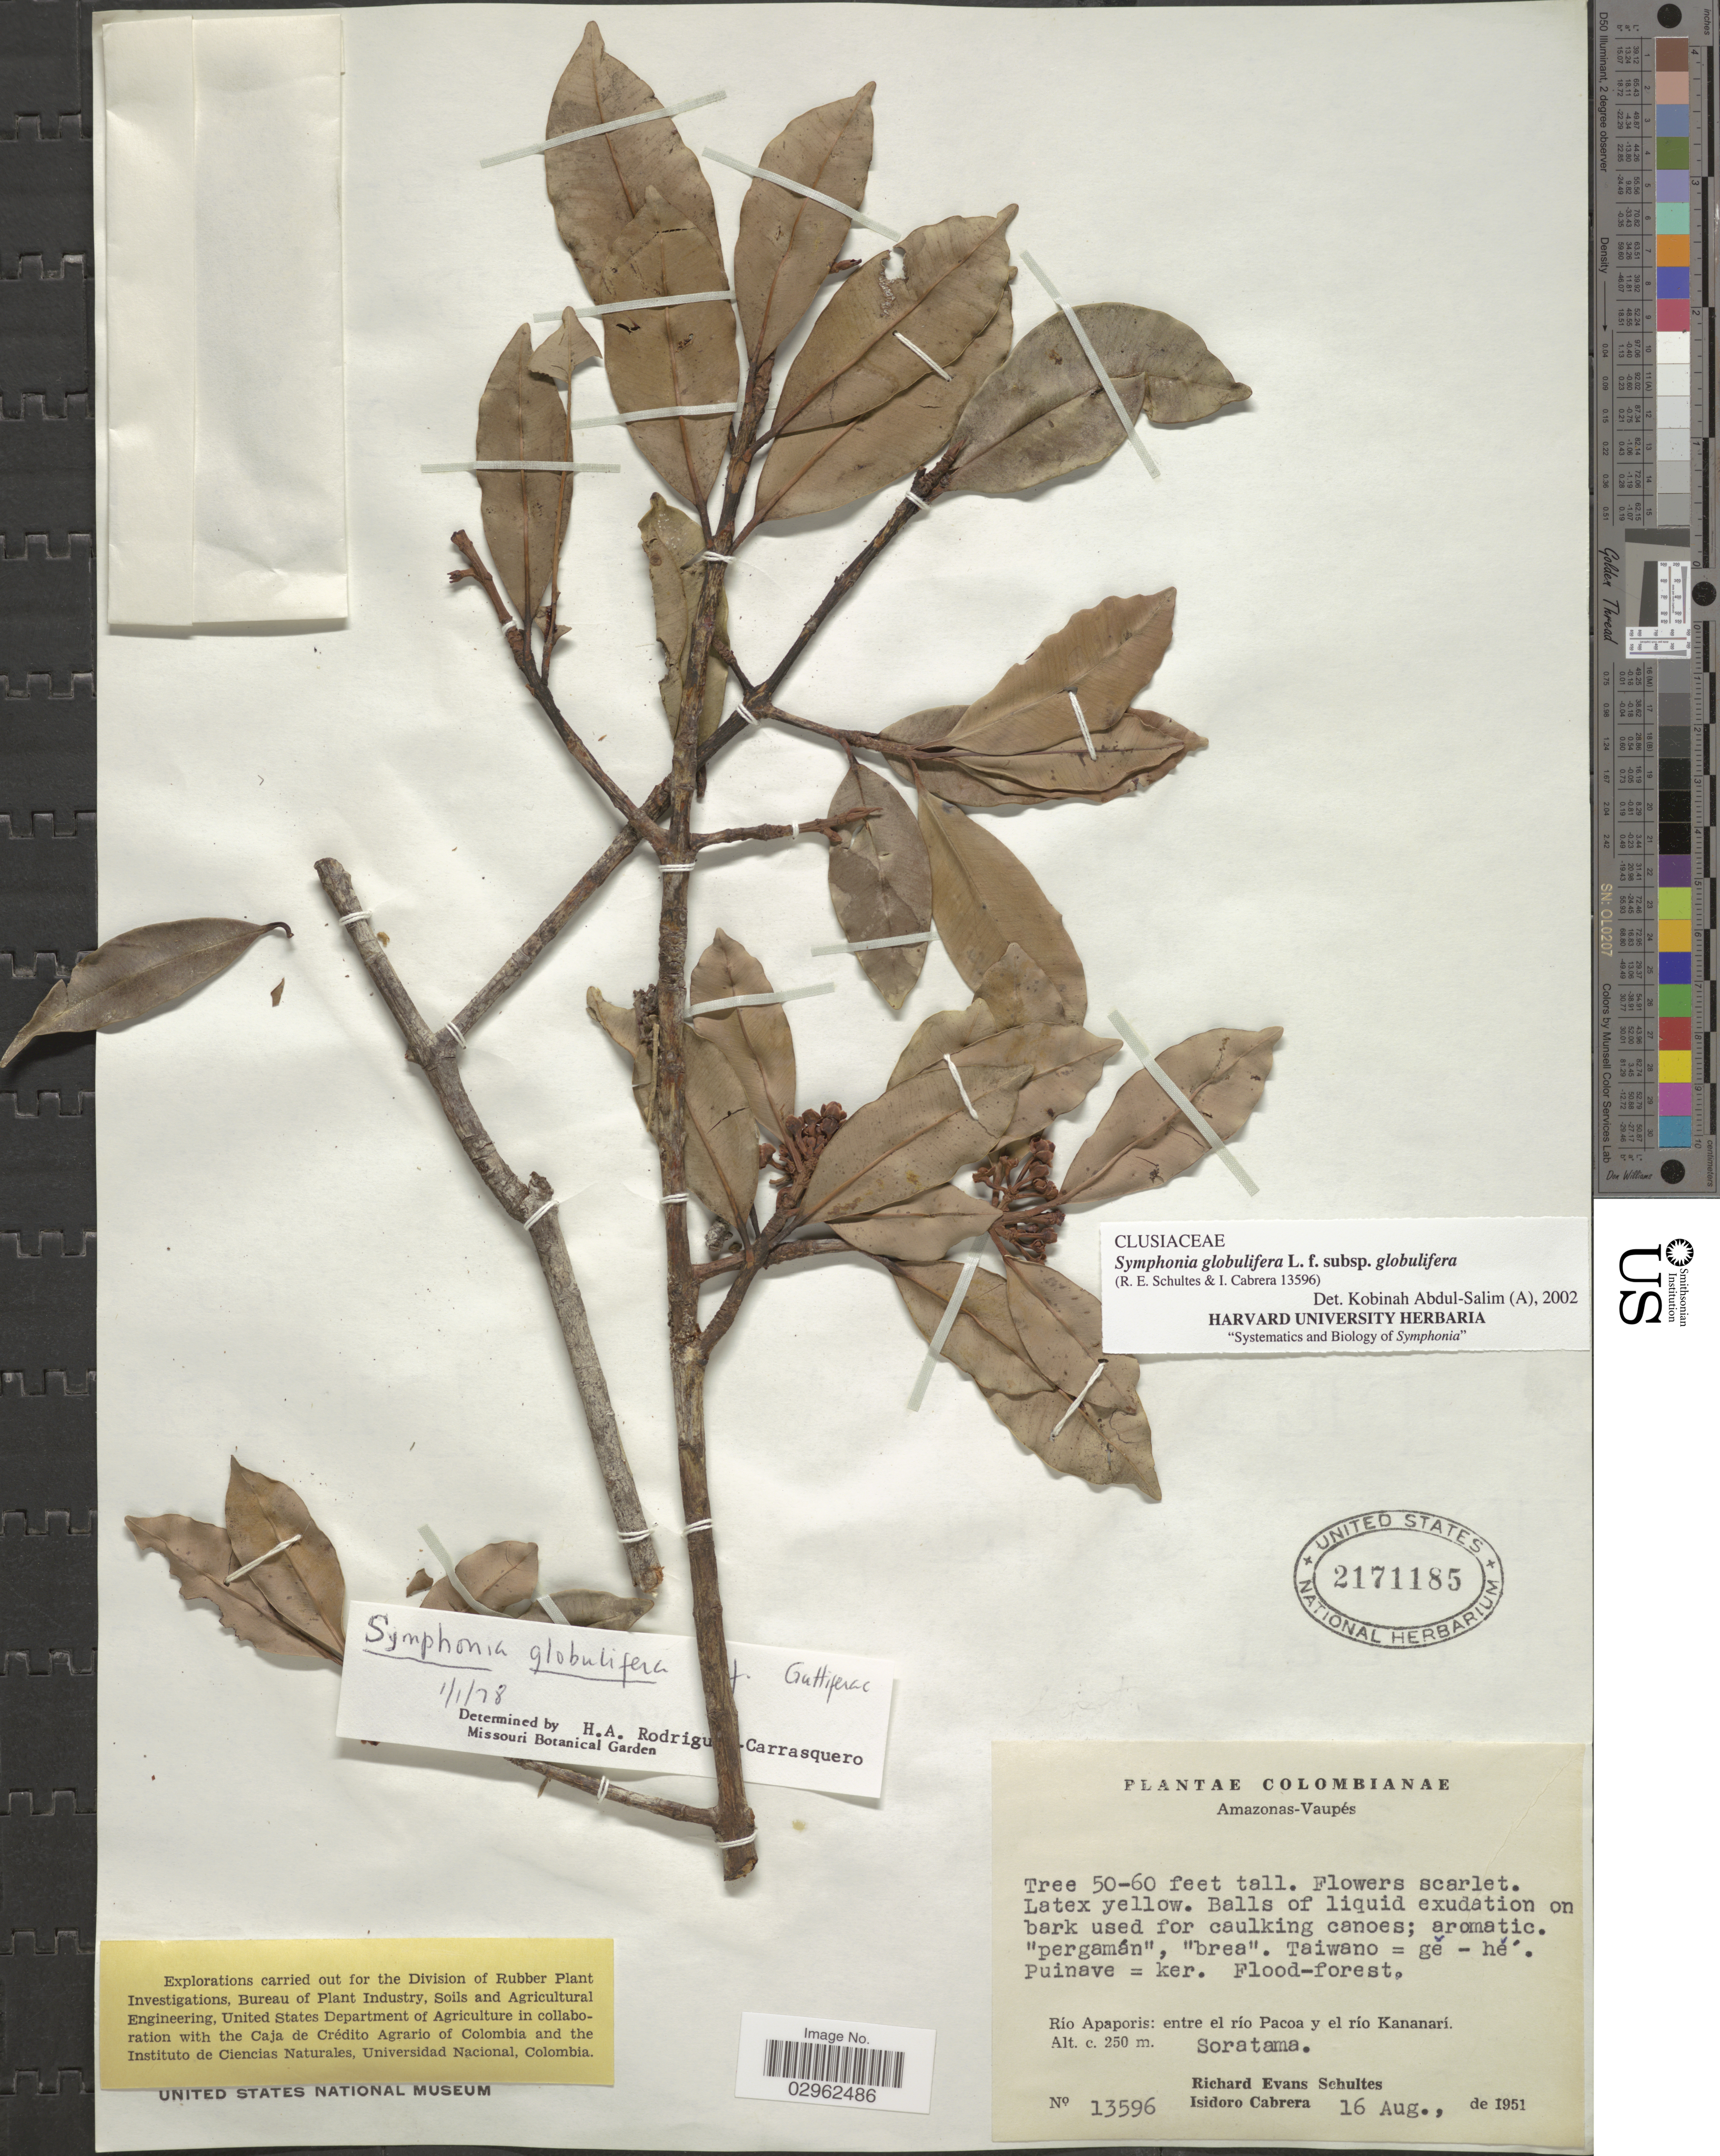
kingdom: Plantae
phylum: Tracheophyta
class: Magnoliopsida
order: Malpighiales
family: Clusiaceae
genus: Symphonia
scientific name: Symphonia globulifera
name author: L. f.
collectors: R. E. Schultes & I. Cabrera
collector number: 13596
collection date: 1951-08-16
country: Colombia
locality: Amazonas-Vaupés. Río Apaporis: entre el río Pacoa y el río Kananarí. Soratama.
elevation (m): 250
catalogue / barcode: US 2171185